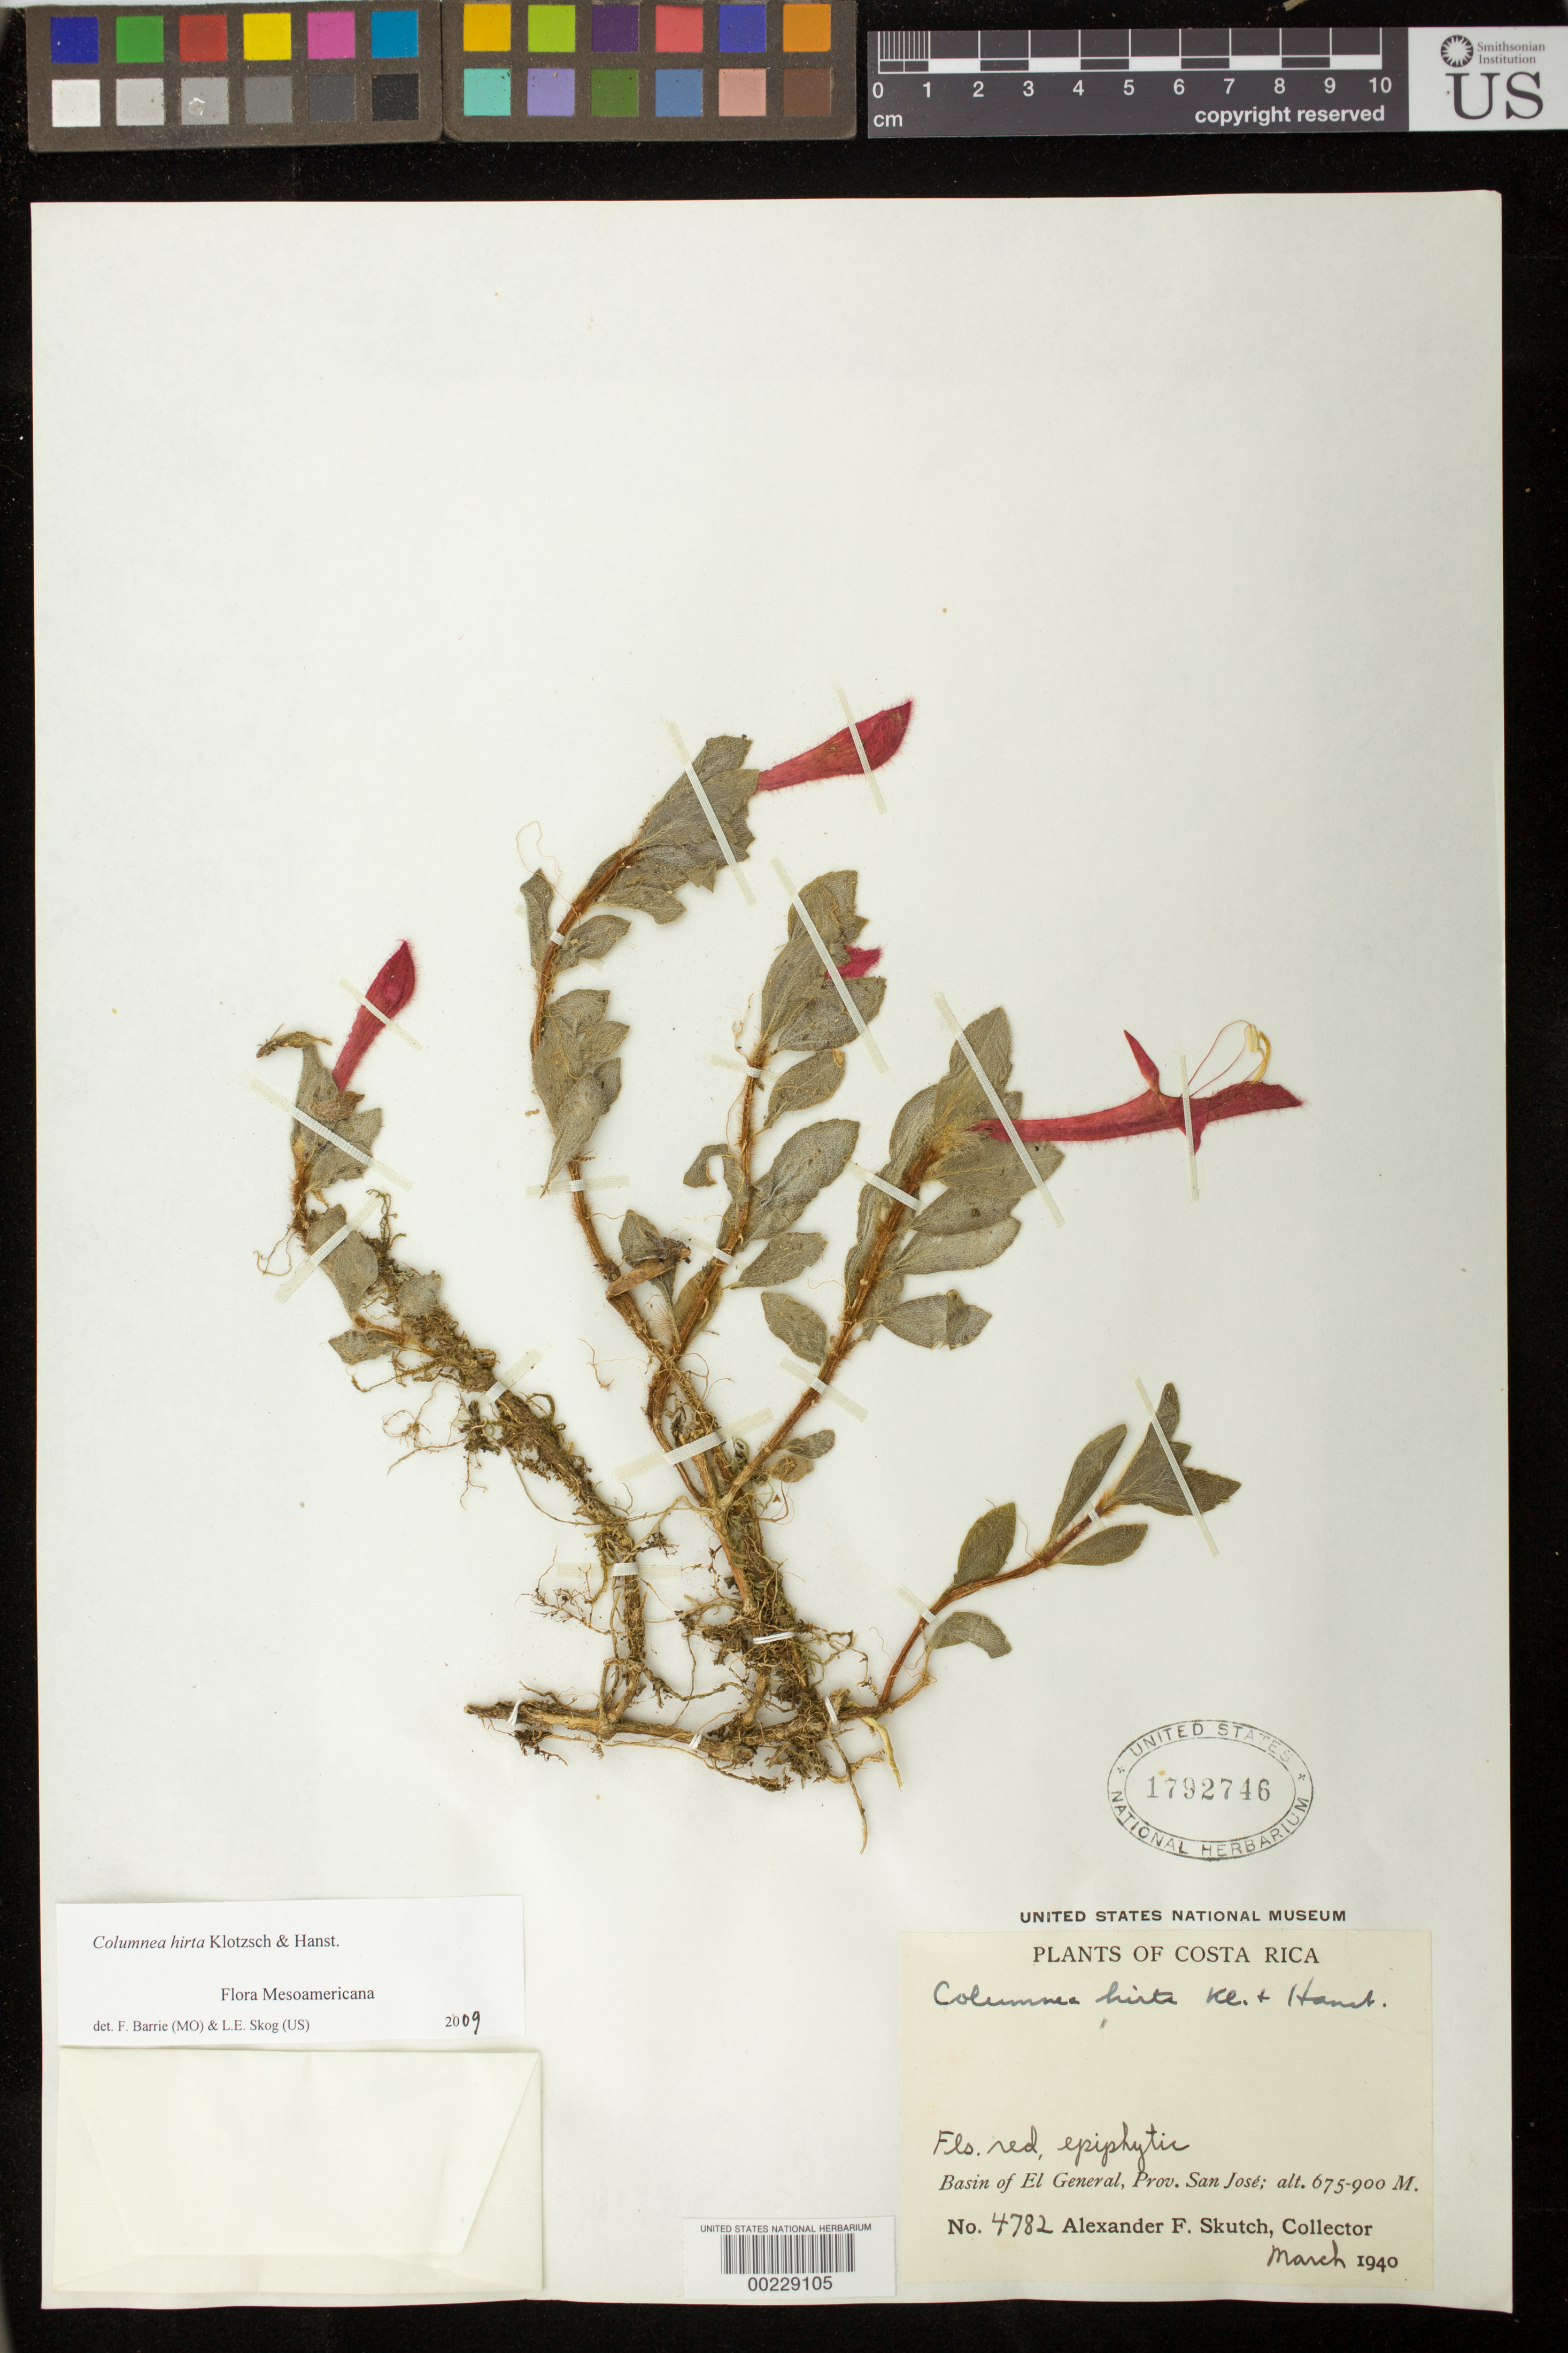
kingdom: Plantae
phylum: Tracheophyta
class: Magnoliopsida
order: Lamiales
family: Gesneriaceae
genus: Columnea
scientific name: Columnea hirta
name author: Klotzsch & Hanst.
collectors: A. F. Skutch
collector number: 4782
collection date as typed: Mar 1940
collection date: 1940-03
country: Costa Rica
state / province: San José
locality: Basin of El General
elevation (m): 675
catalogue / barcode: US 1792746